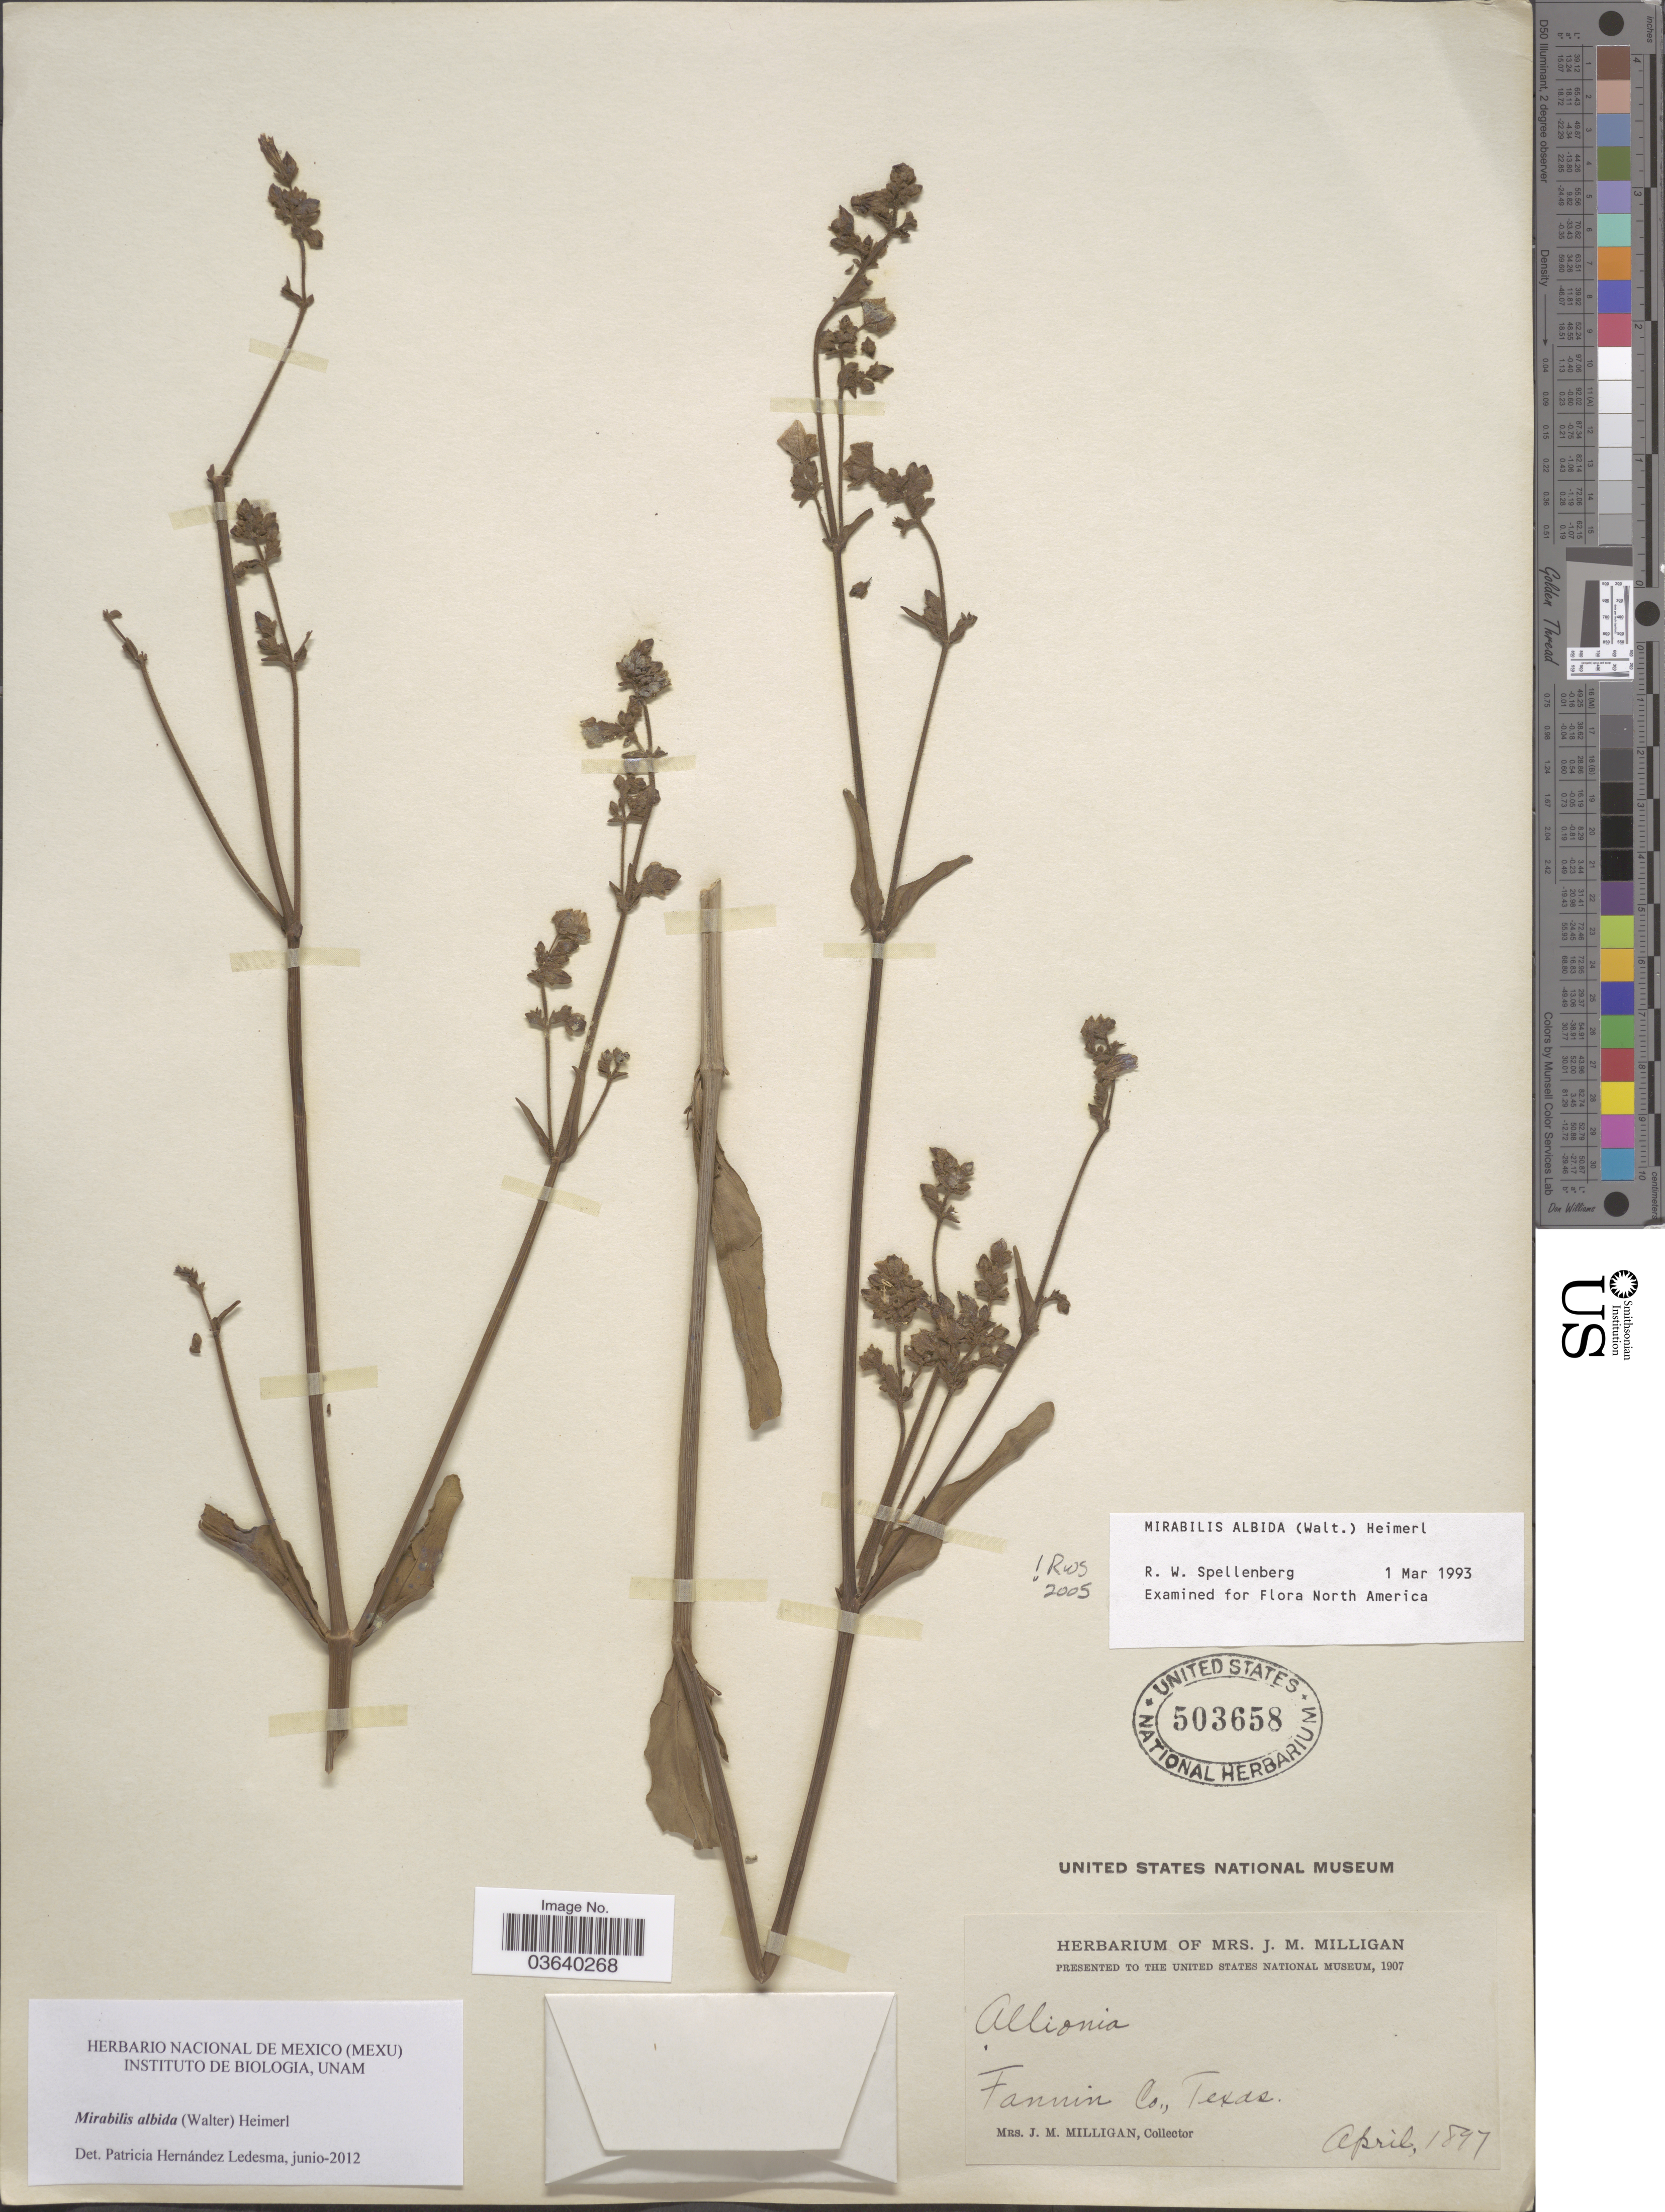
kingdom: Plantae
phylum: Tracheophyta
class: Magnoliopsida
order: Caryophyllales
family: Nyctaginaceae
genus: Mirabilis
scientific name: Mirabilis albida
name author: (Walter) Heimerl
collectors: J. Milligan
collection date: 1897-04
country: United States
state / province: Texas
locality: Fannin Co.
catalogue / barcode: US 503658